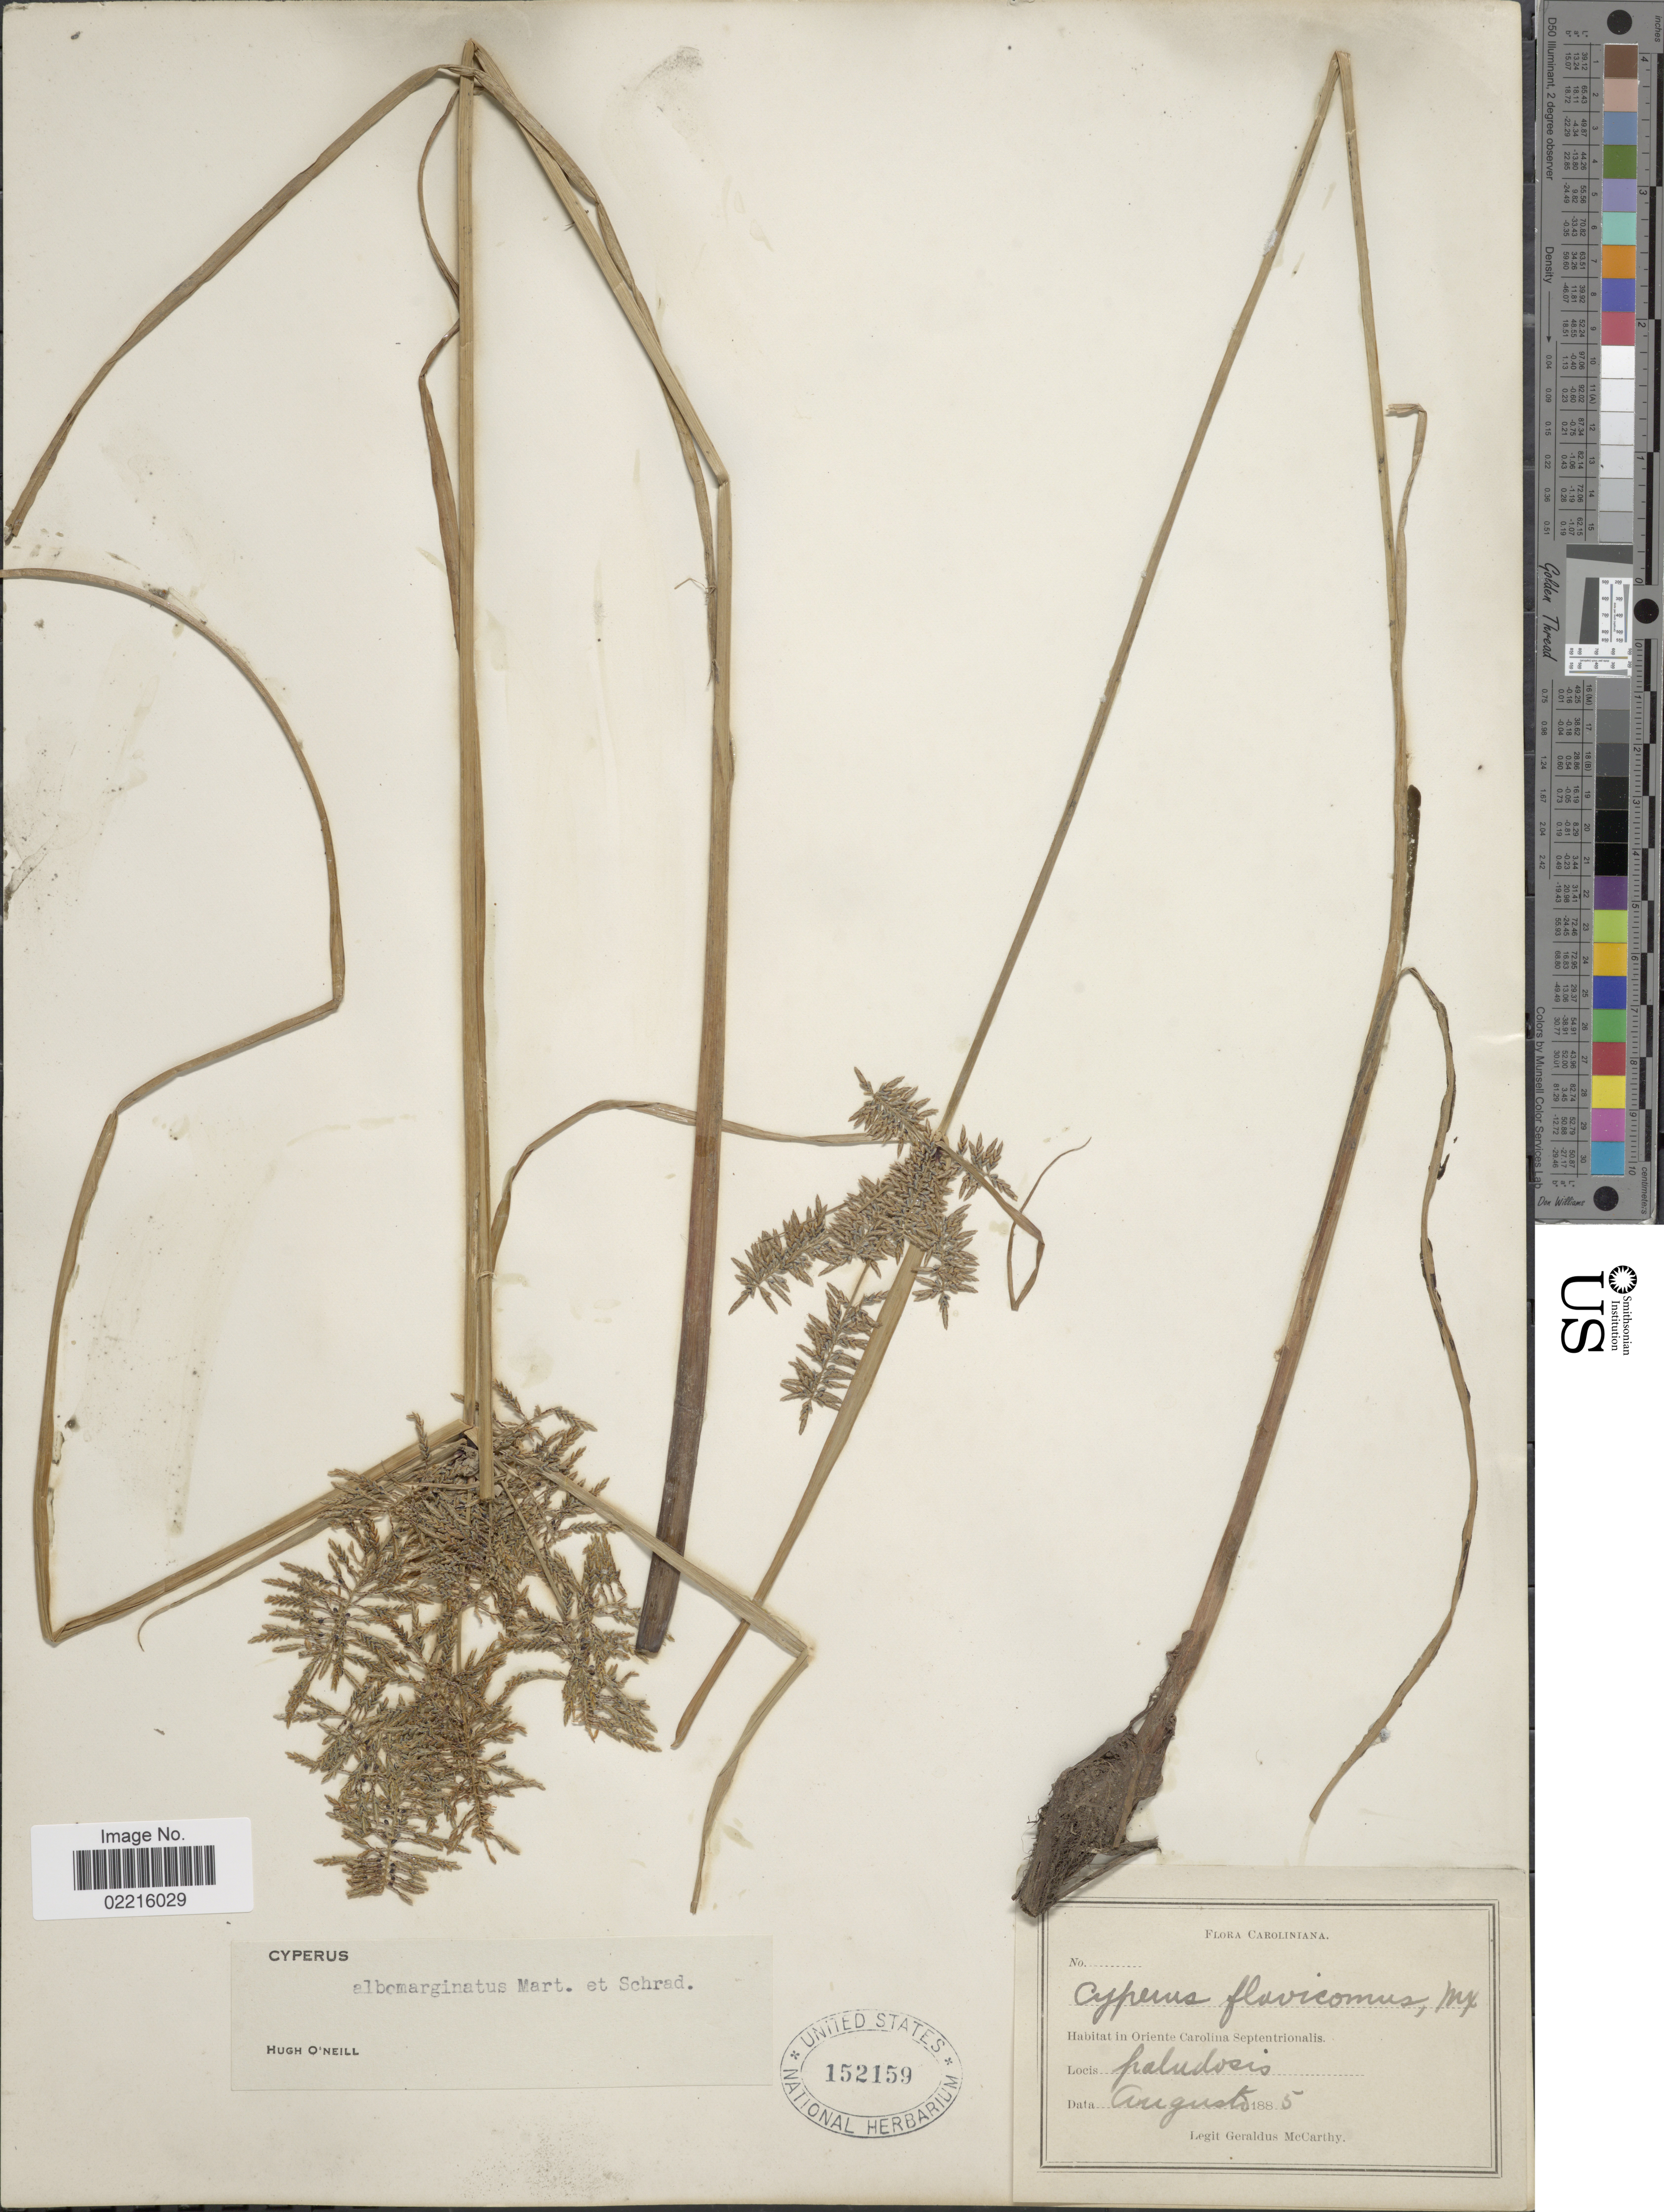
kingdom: Plantae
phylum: Tracheophyta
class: Liliopsida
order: Poales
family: Cyperaceae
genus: Cyperus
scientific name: Cyperus flavicomus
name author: Michx.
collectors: M. McCarthy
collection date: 1885-08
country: United States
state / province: North Carolina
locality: Caroliniana, in Oriente Carolina Septentrionalis, paludosis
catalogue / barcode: US 152159